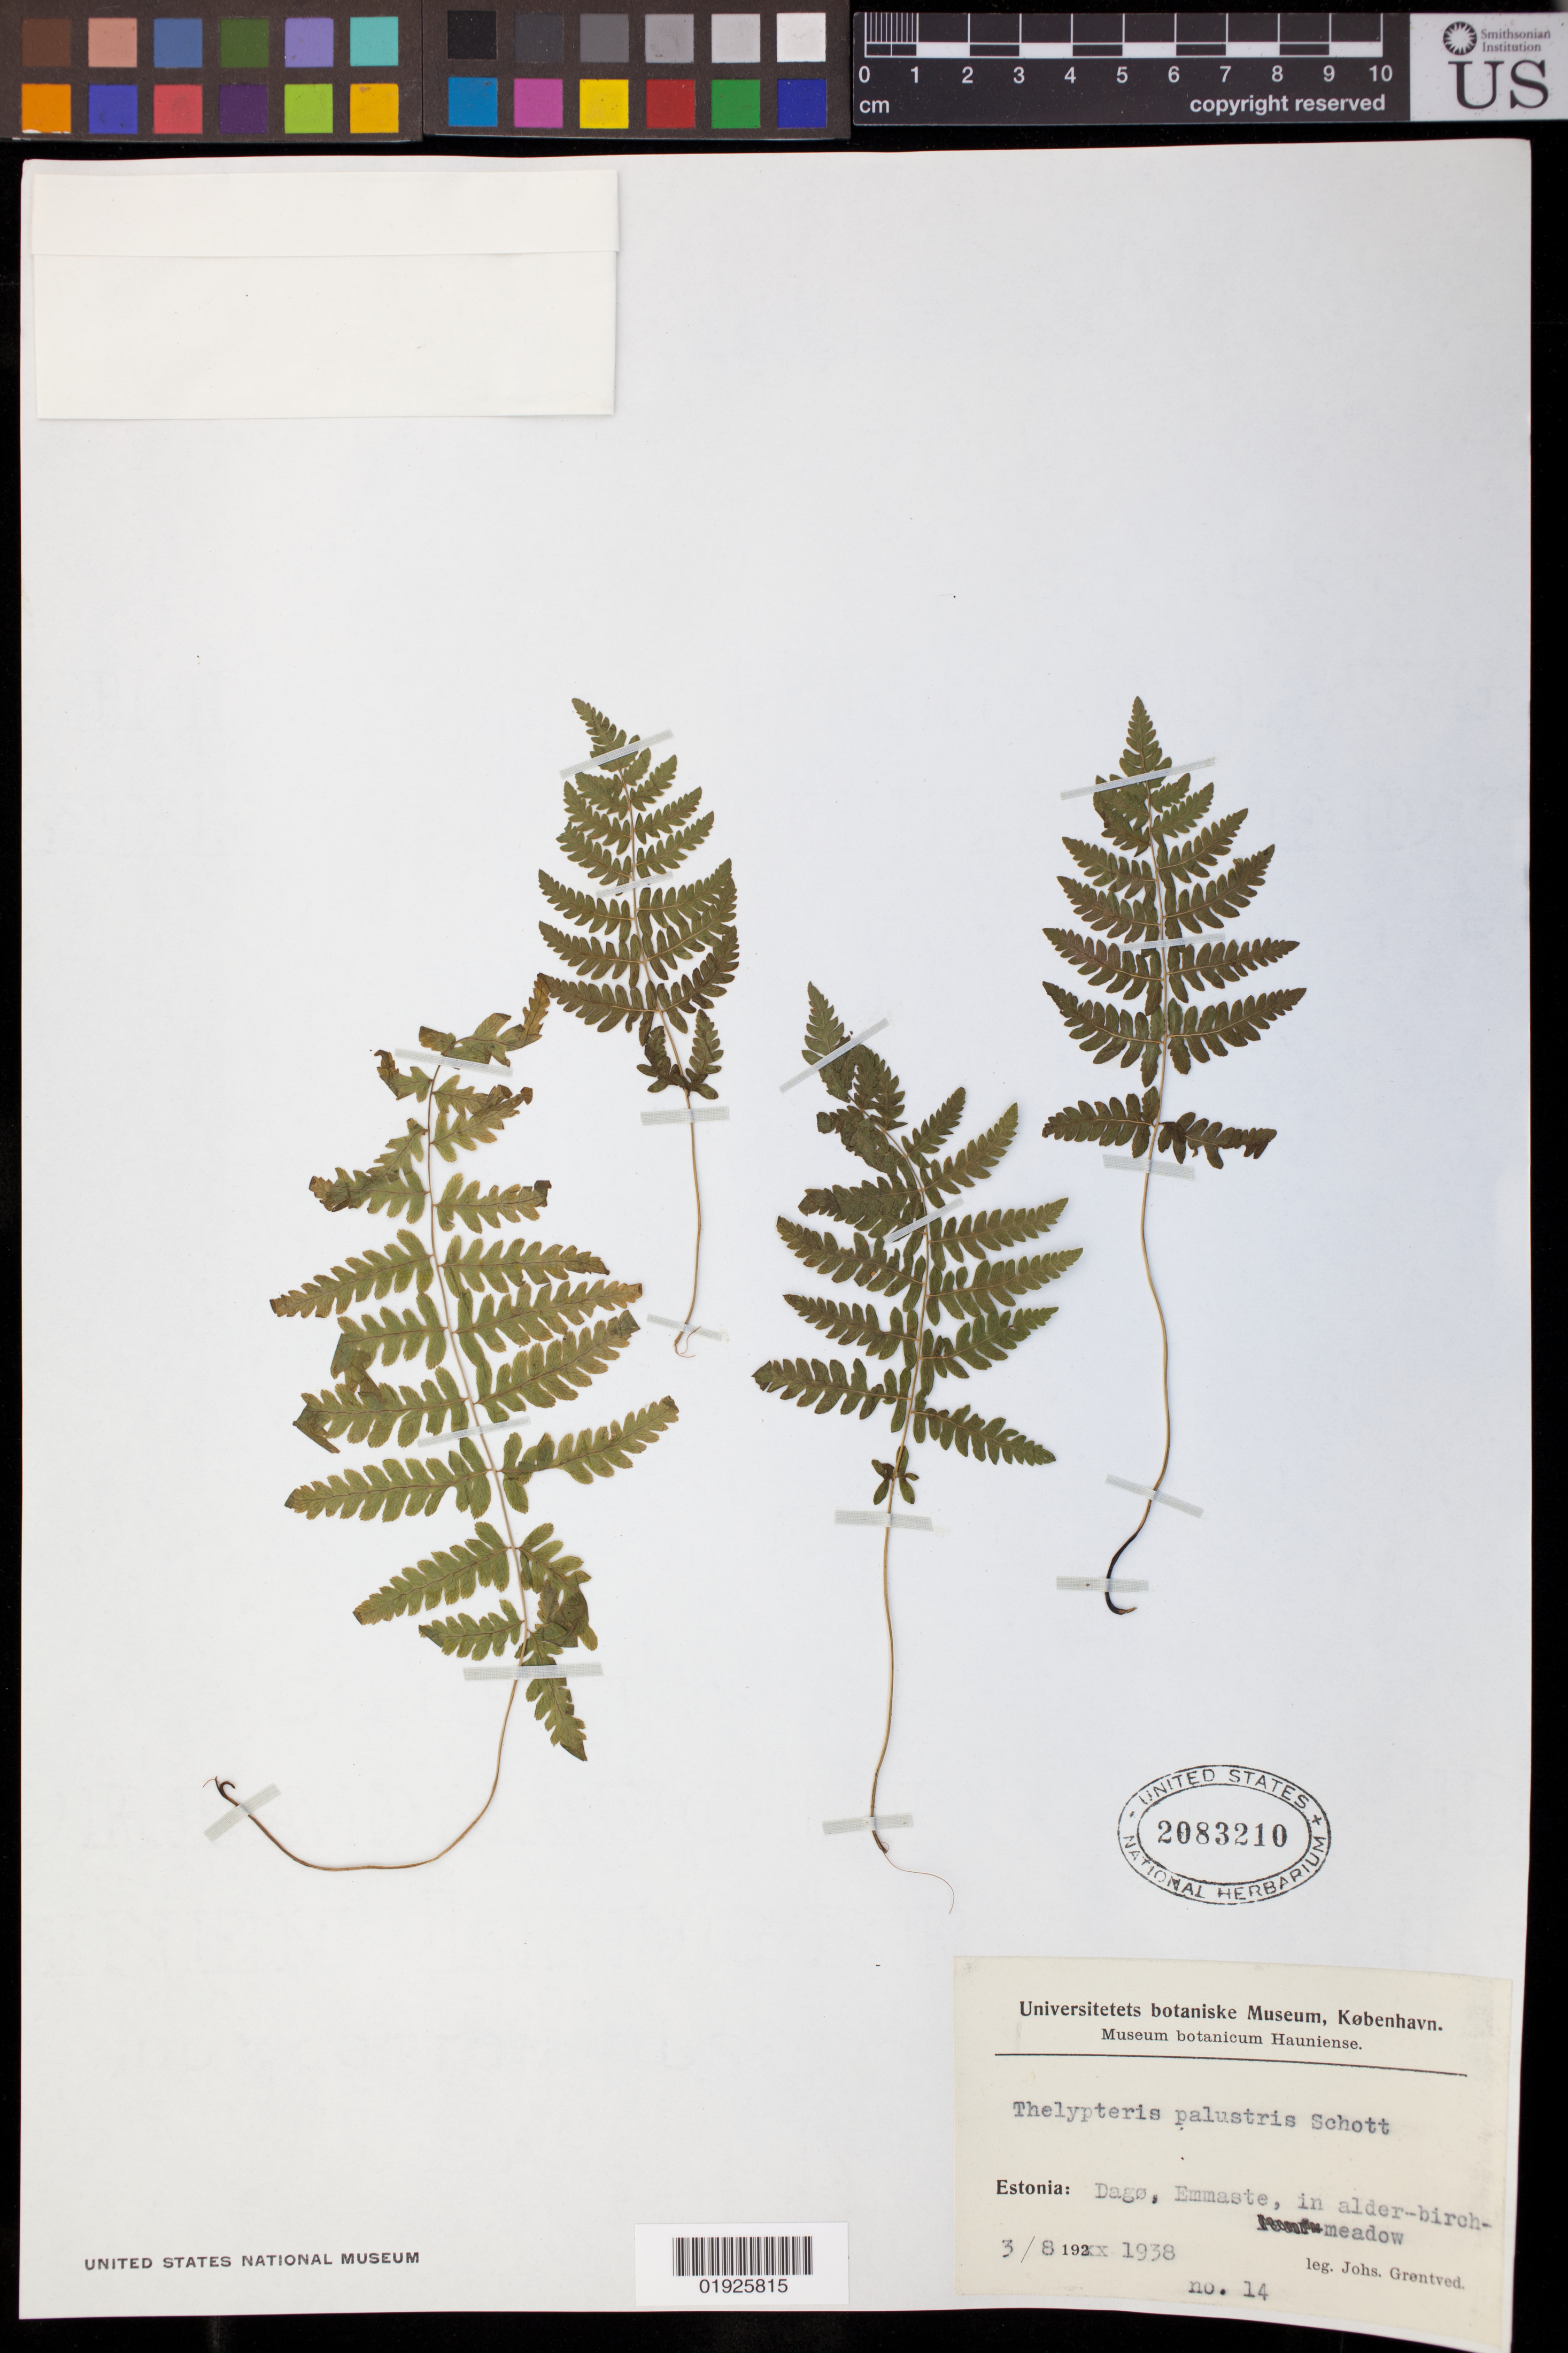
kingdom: Plantae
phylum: Tracheophyta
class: Polypodiopsida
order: Polypodiales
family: Thelypteridaceae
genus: Thelypteris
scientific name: Thelypteris palustris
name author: (Salisb.) Schott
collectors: J. Grøntved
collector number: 14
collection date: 1938-08-06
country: Estonia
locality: Dago, Emmaste.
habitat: In alder-birch meadow.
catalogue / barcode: US 2083210